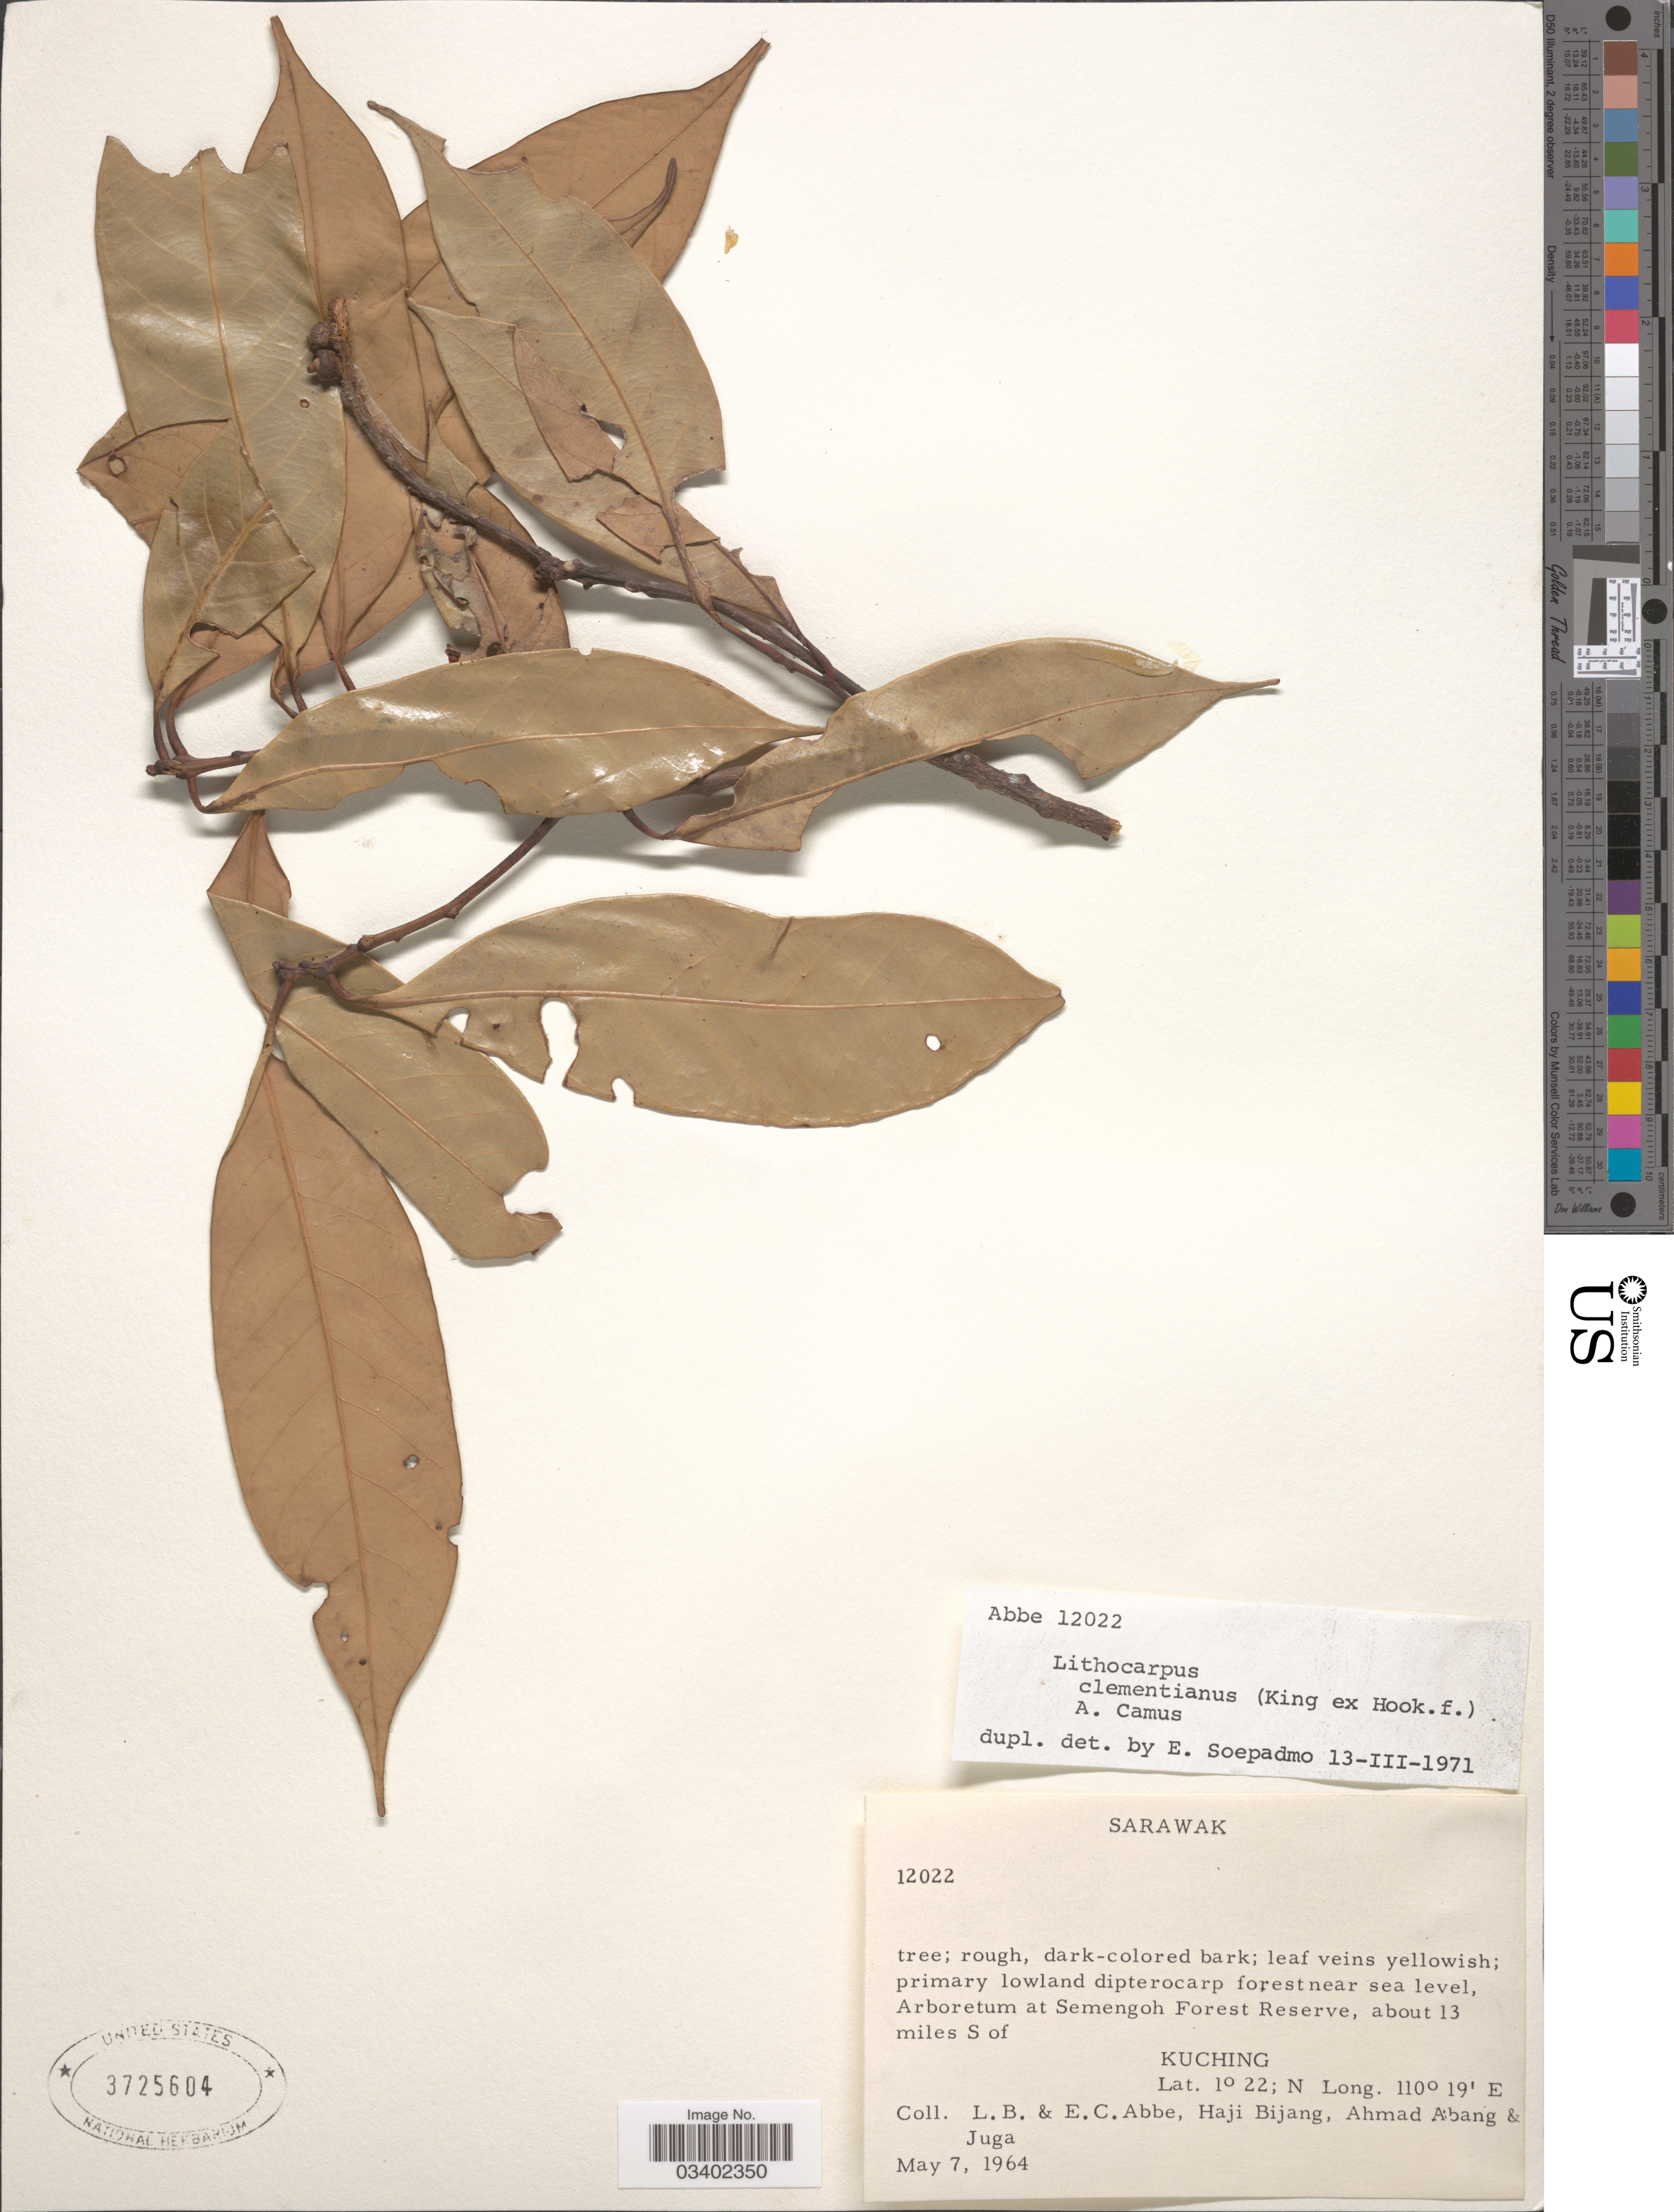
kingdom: Plantae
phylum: Tracheophyta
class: Magnoliopsida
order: Fagales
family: Fagaceae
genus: Lithocarpus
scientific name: Lithocarpus clementianus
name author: (King ex Hook. f.) A. Camus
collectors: L. B. Abbe, E. C. Abbe, H. Bijang, A. Abang & Juga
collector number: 12022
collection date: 1964-05-07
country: Malaysia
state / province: Sarawak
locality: Arboretum at Semengoh Forest Reserve, about 13 miles S of Kuching.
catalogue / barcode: US 3725604